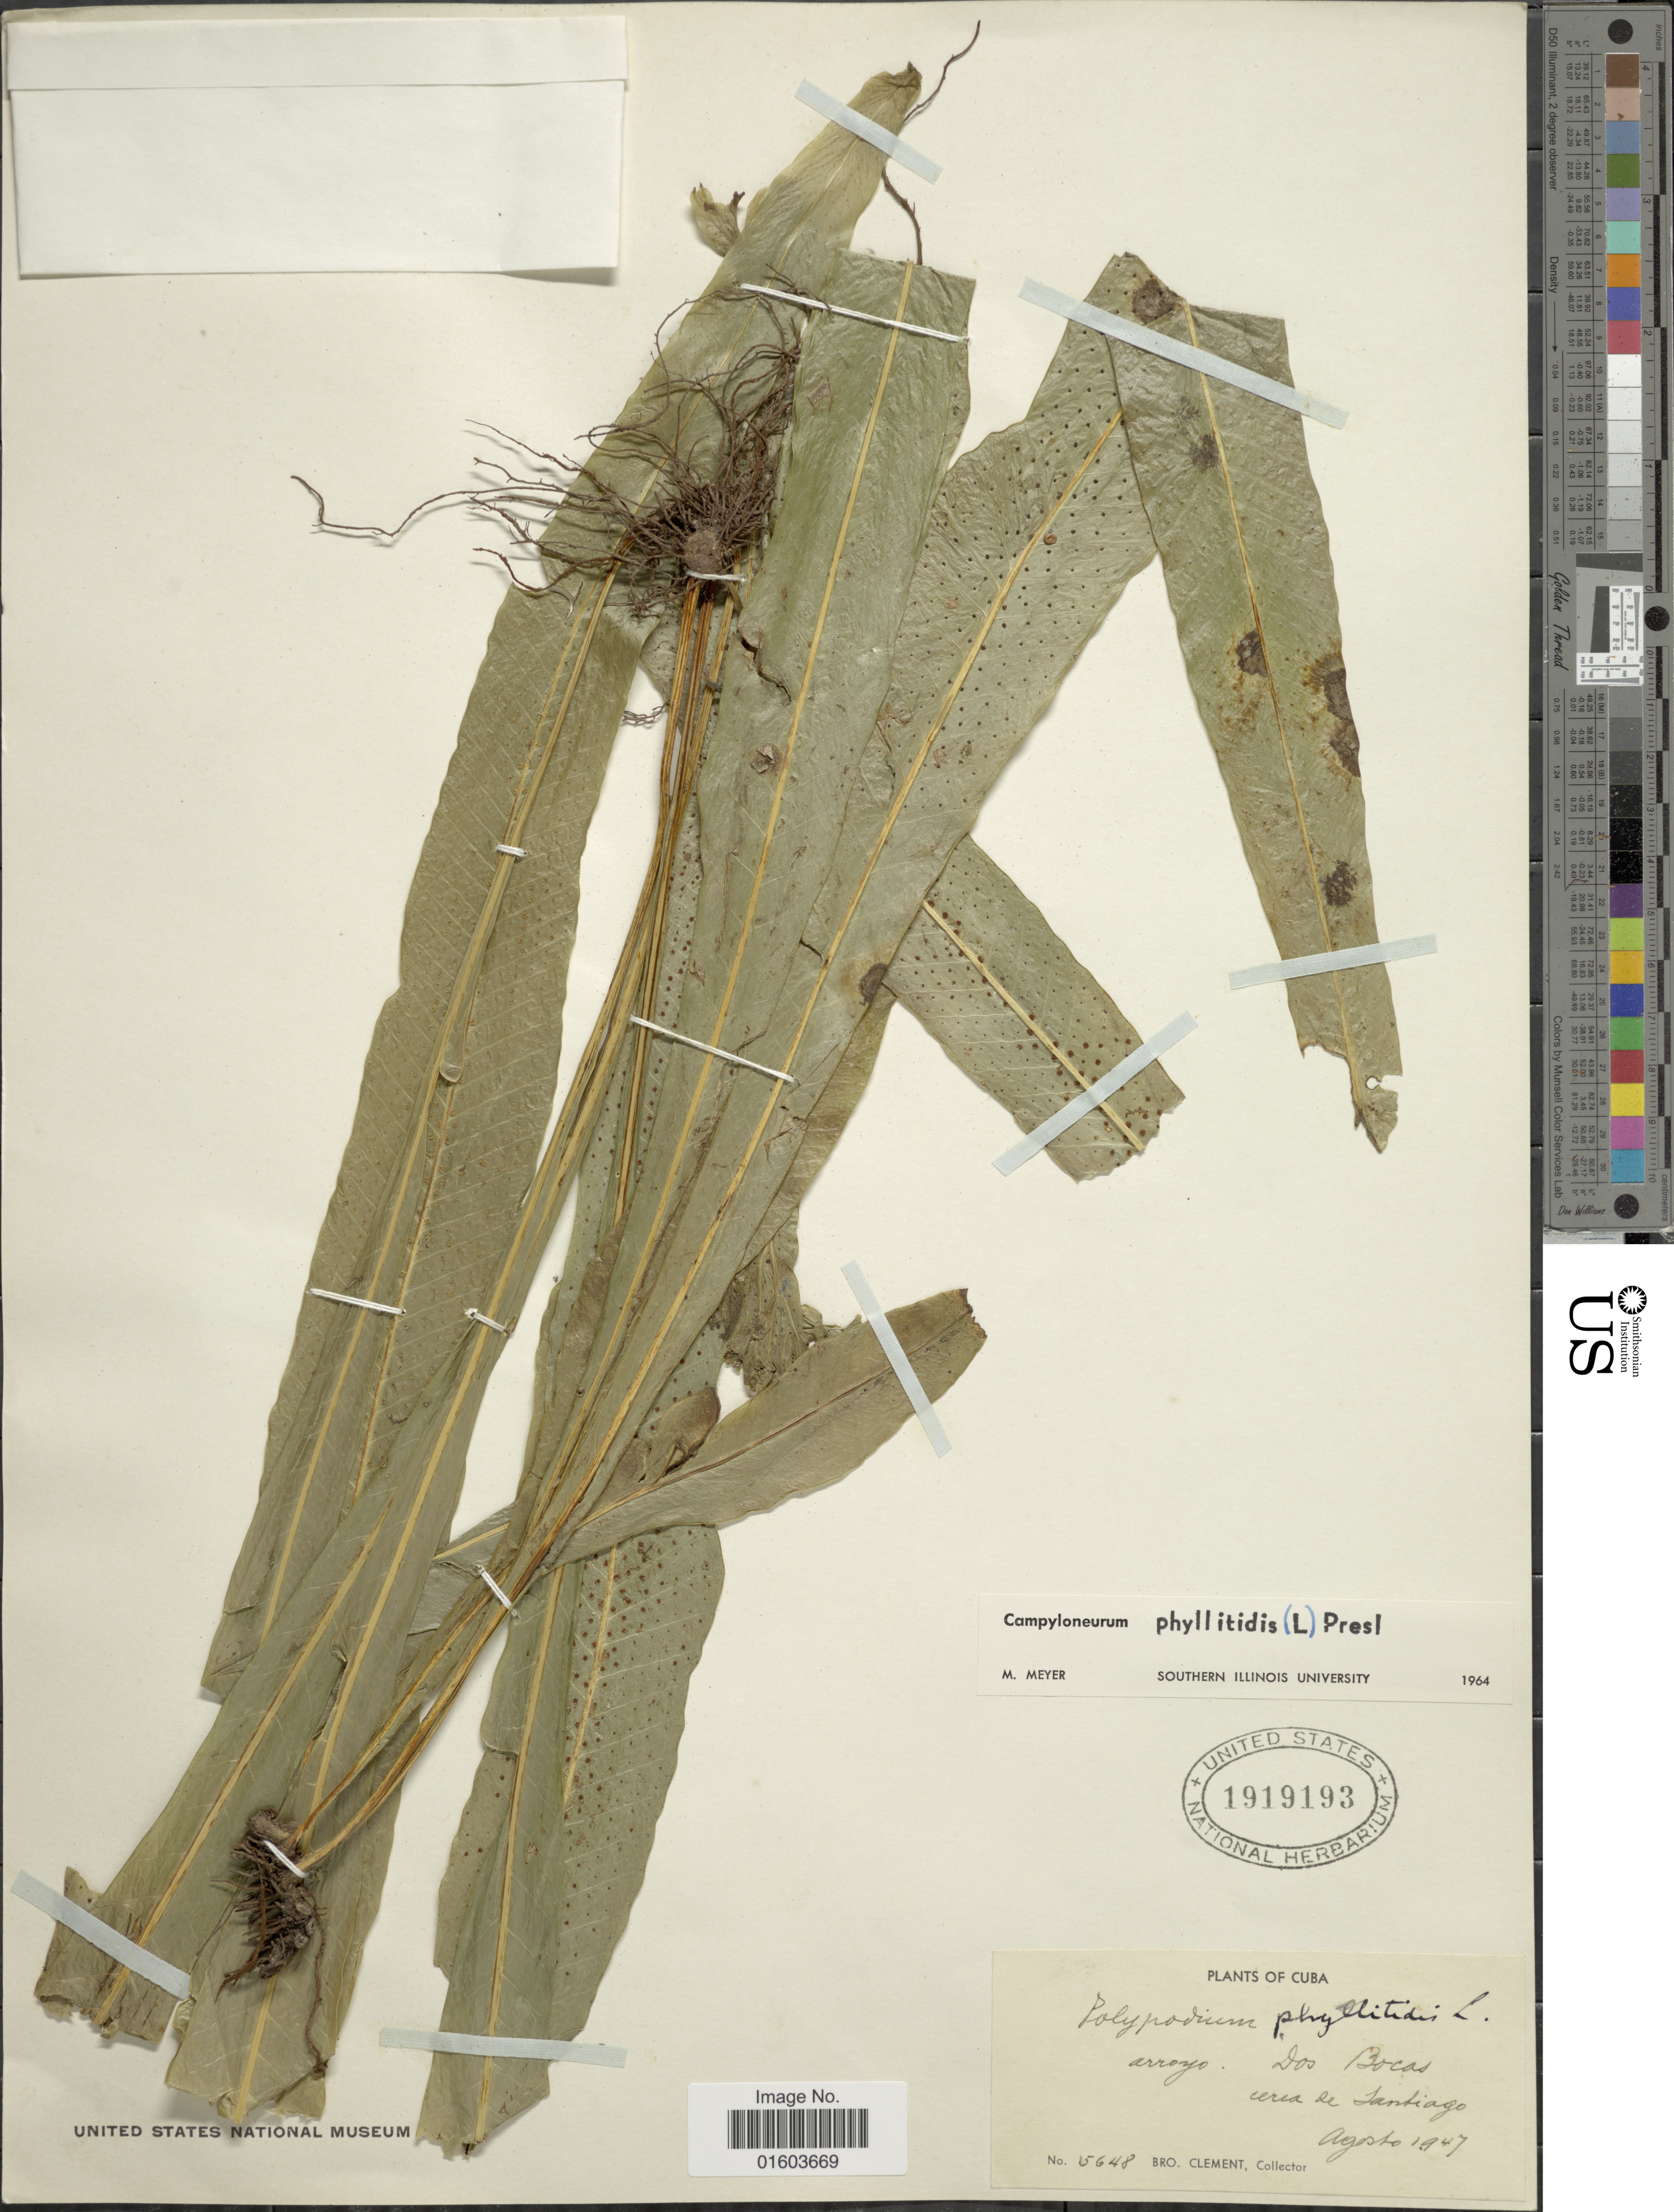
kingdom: Plantae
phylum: Tracheophyta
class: Polypodiopsida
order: Polypodiales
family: Polypodiaceae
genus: Campyloneurum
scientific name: Campyloneurum phyllitidis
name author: (L.) C. Presl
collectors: B. Clement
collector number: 564/8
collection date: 1947-08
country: Cuba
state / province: Santiago de Cuba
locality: Arroyo, Dos Bocas, cerea de Santiago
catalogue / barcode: US 1919193